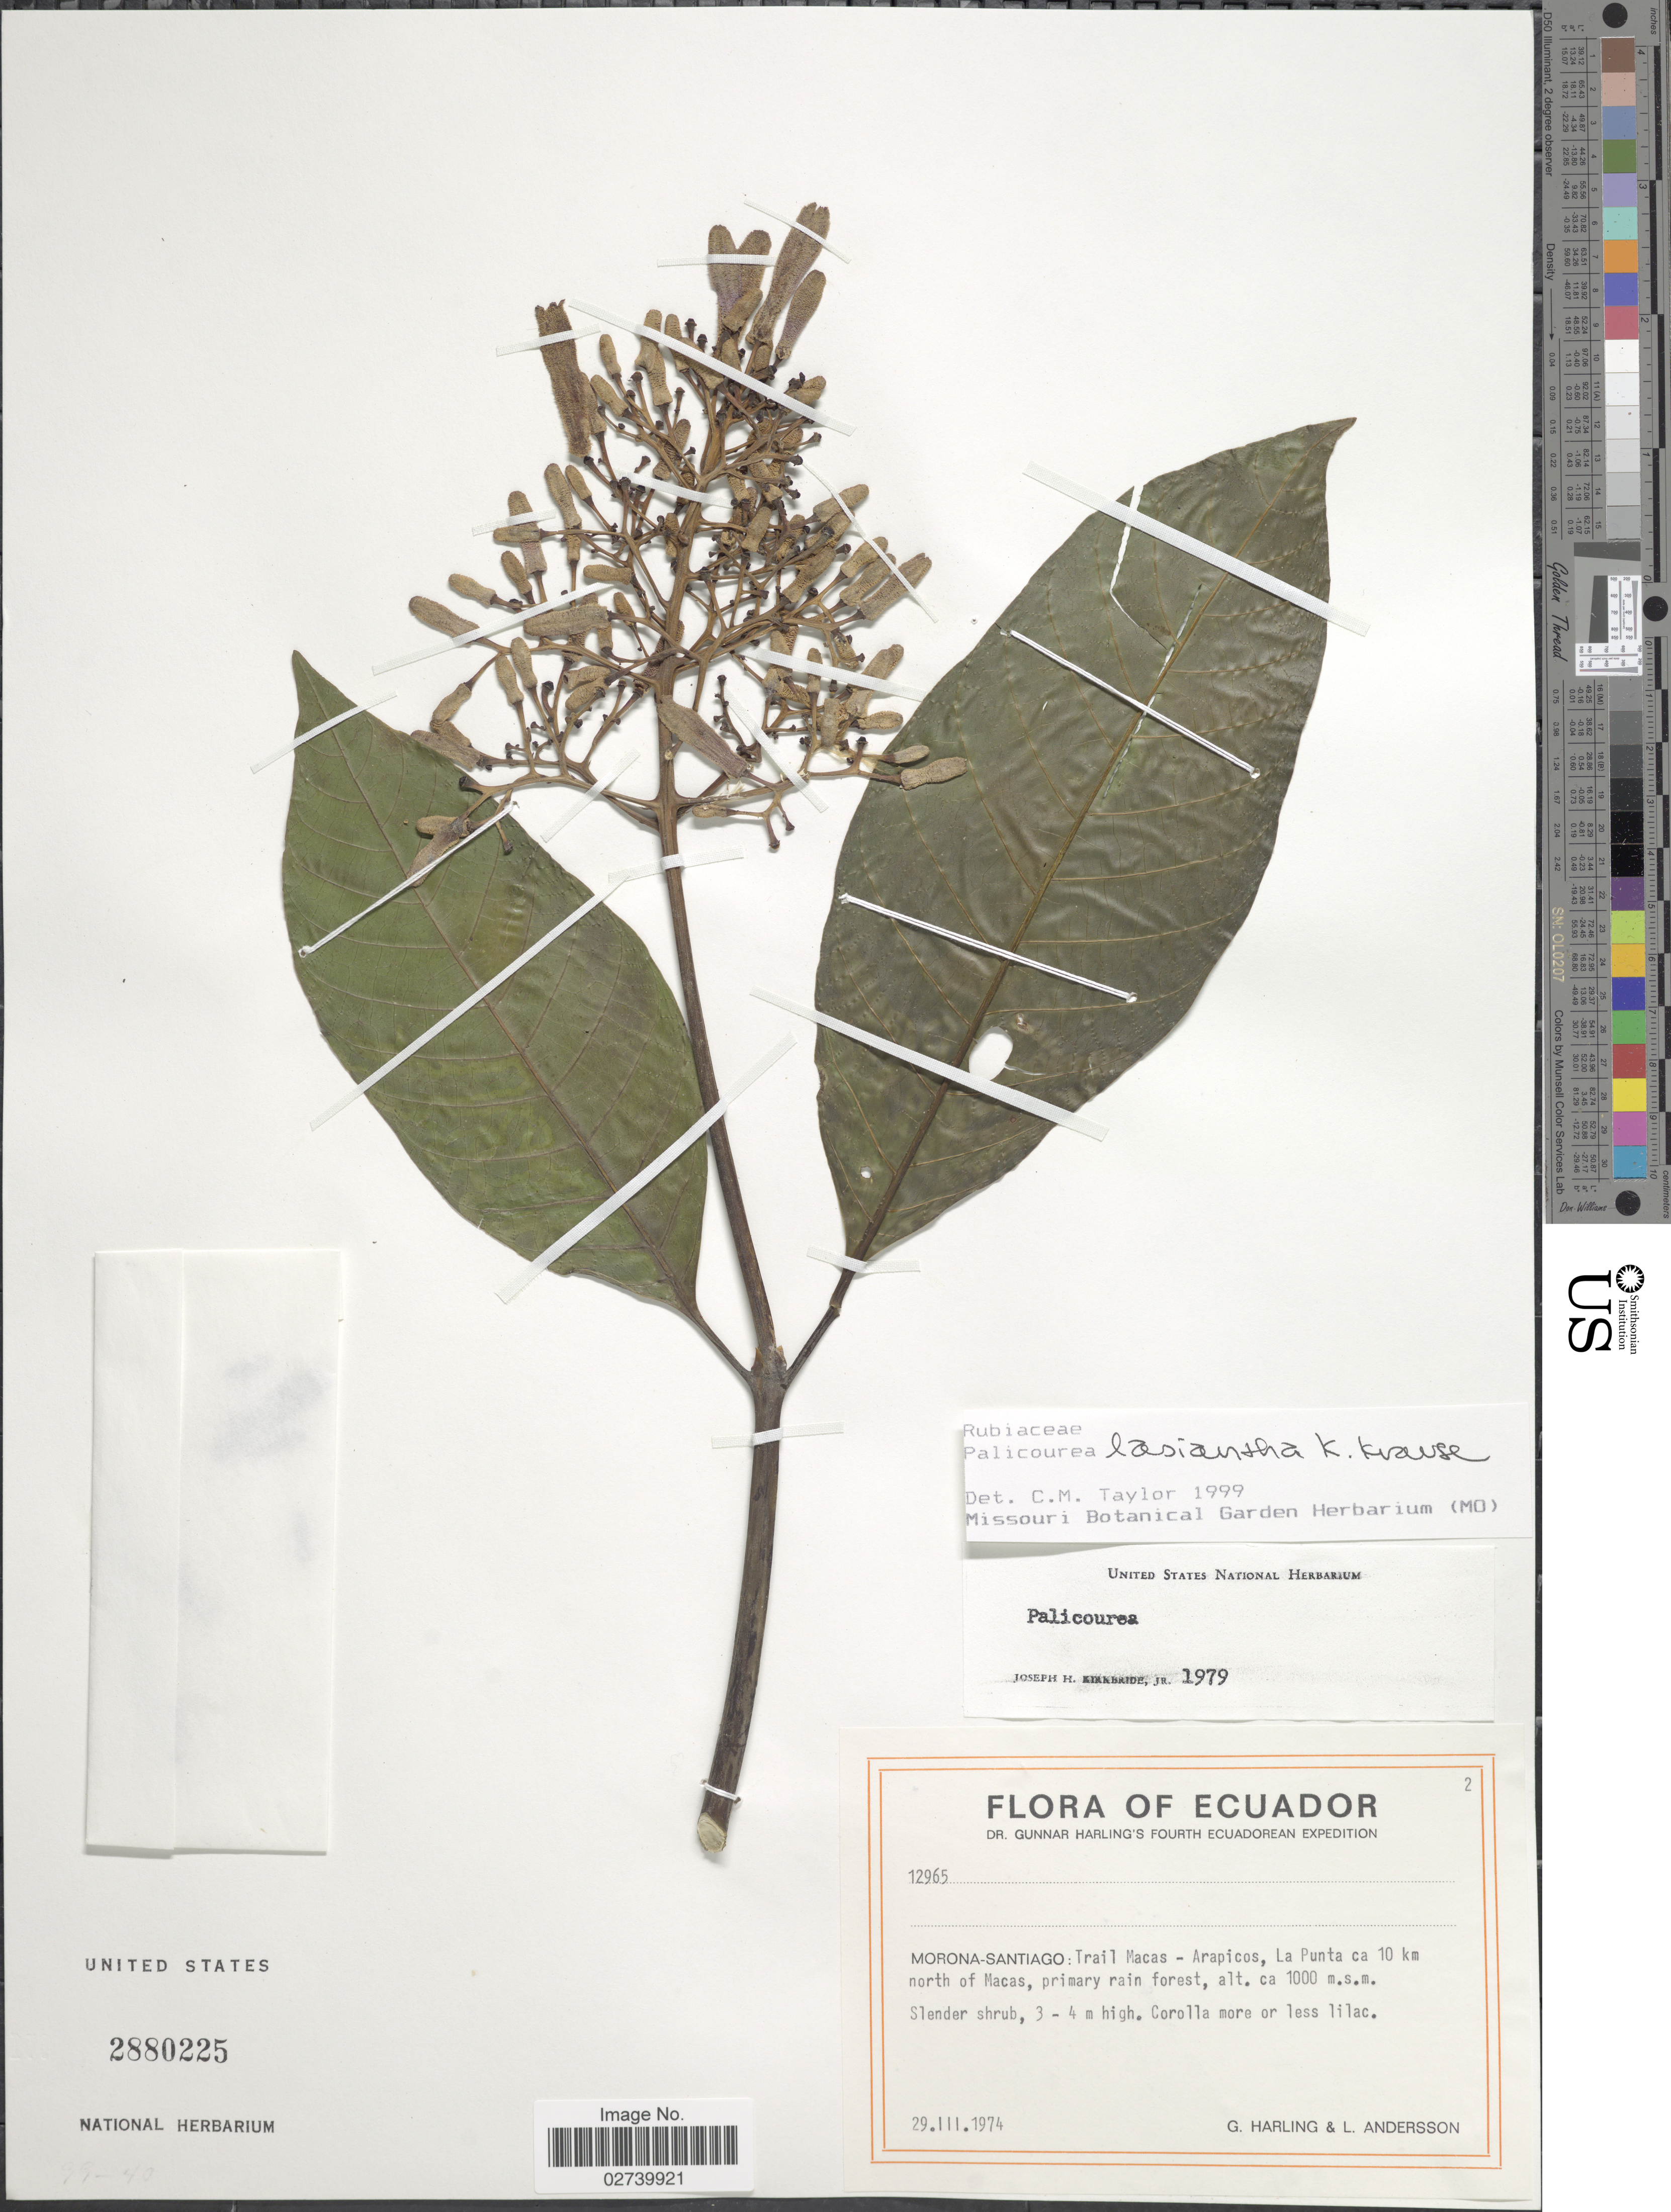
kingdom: Plantae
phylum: Tracheophyta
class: Magnoliopsida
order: Gentianales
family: Rubiaceae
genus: Palicourea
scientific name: Palicourea lasiantha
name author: Krause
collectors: G. Harling & L. Andersson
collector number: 12965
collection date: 1974-03-29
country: Ecuador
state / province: Morona-Santiago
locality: Trail Macas-Arapicos, La Punta ca 10 km north of Macas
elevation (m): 1000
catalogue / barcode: US 2880225